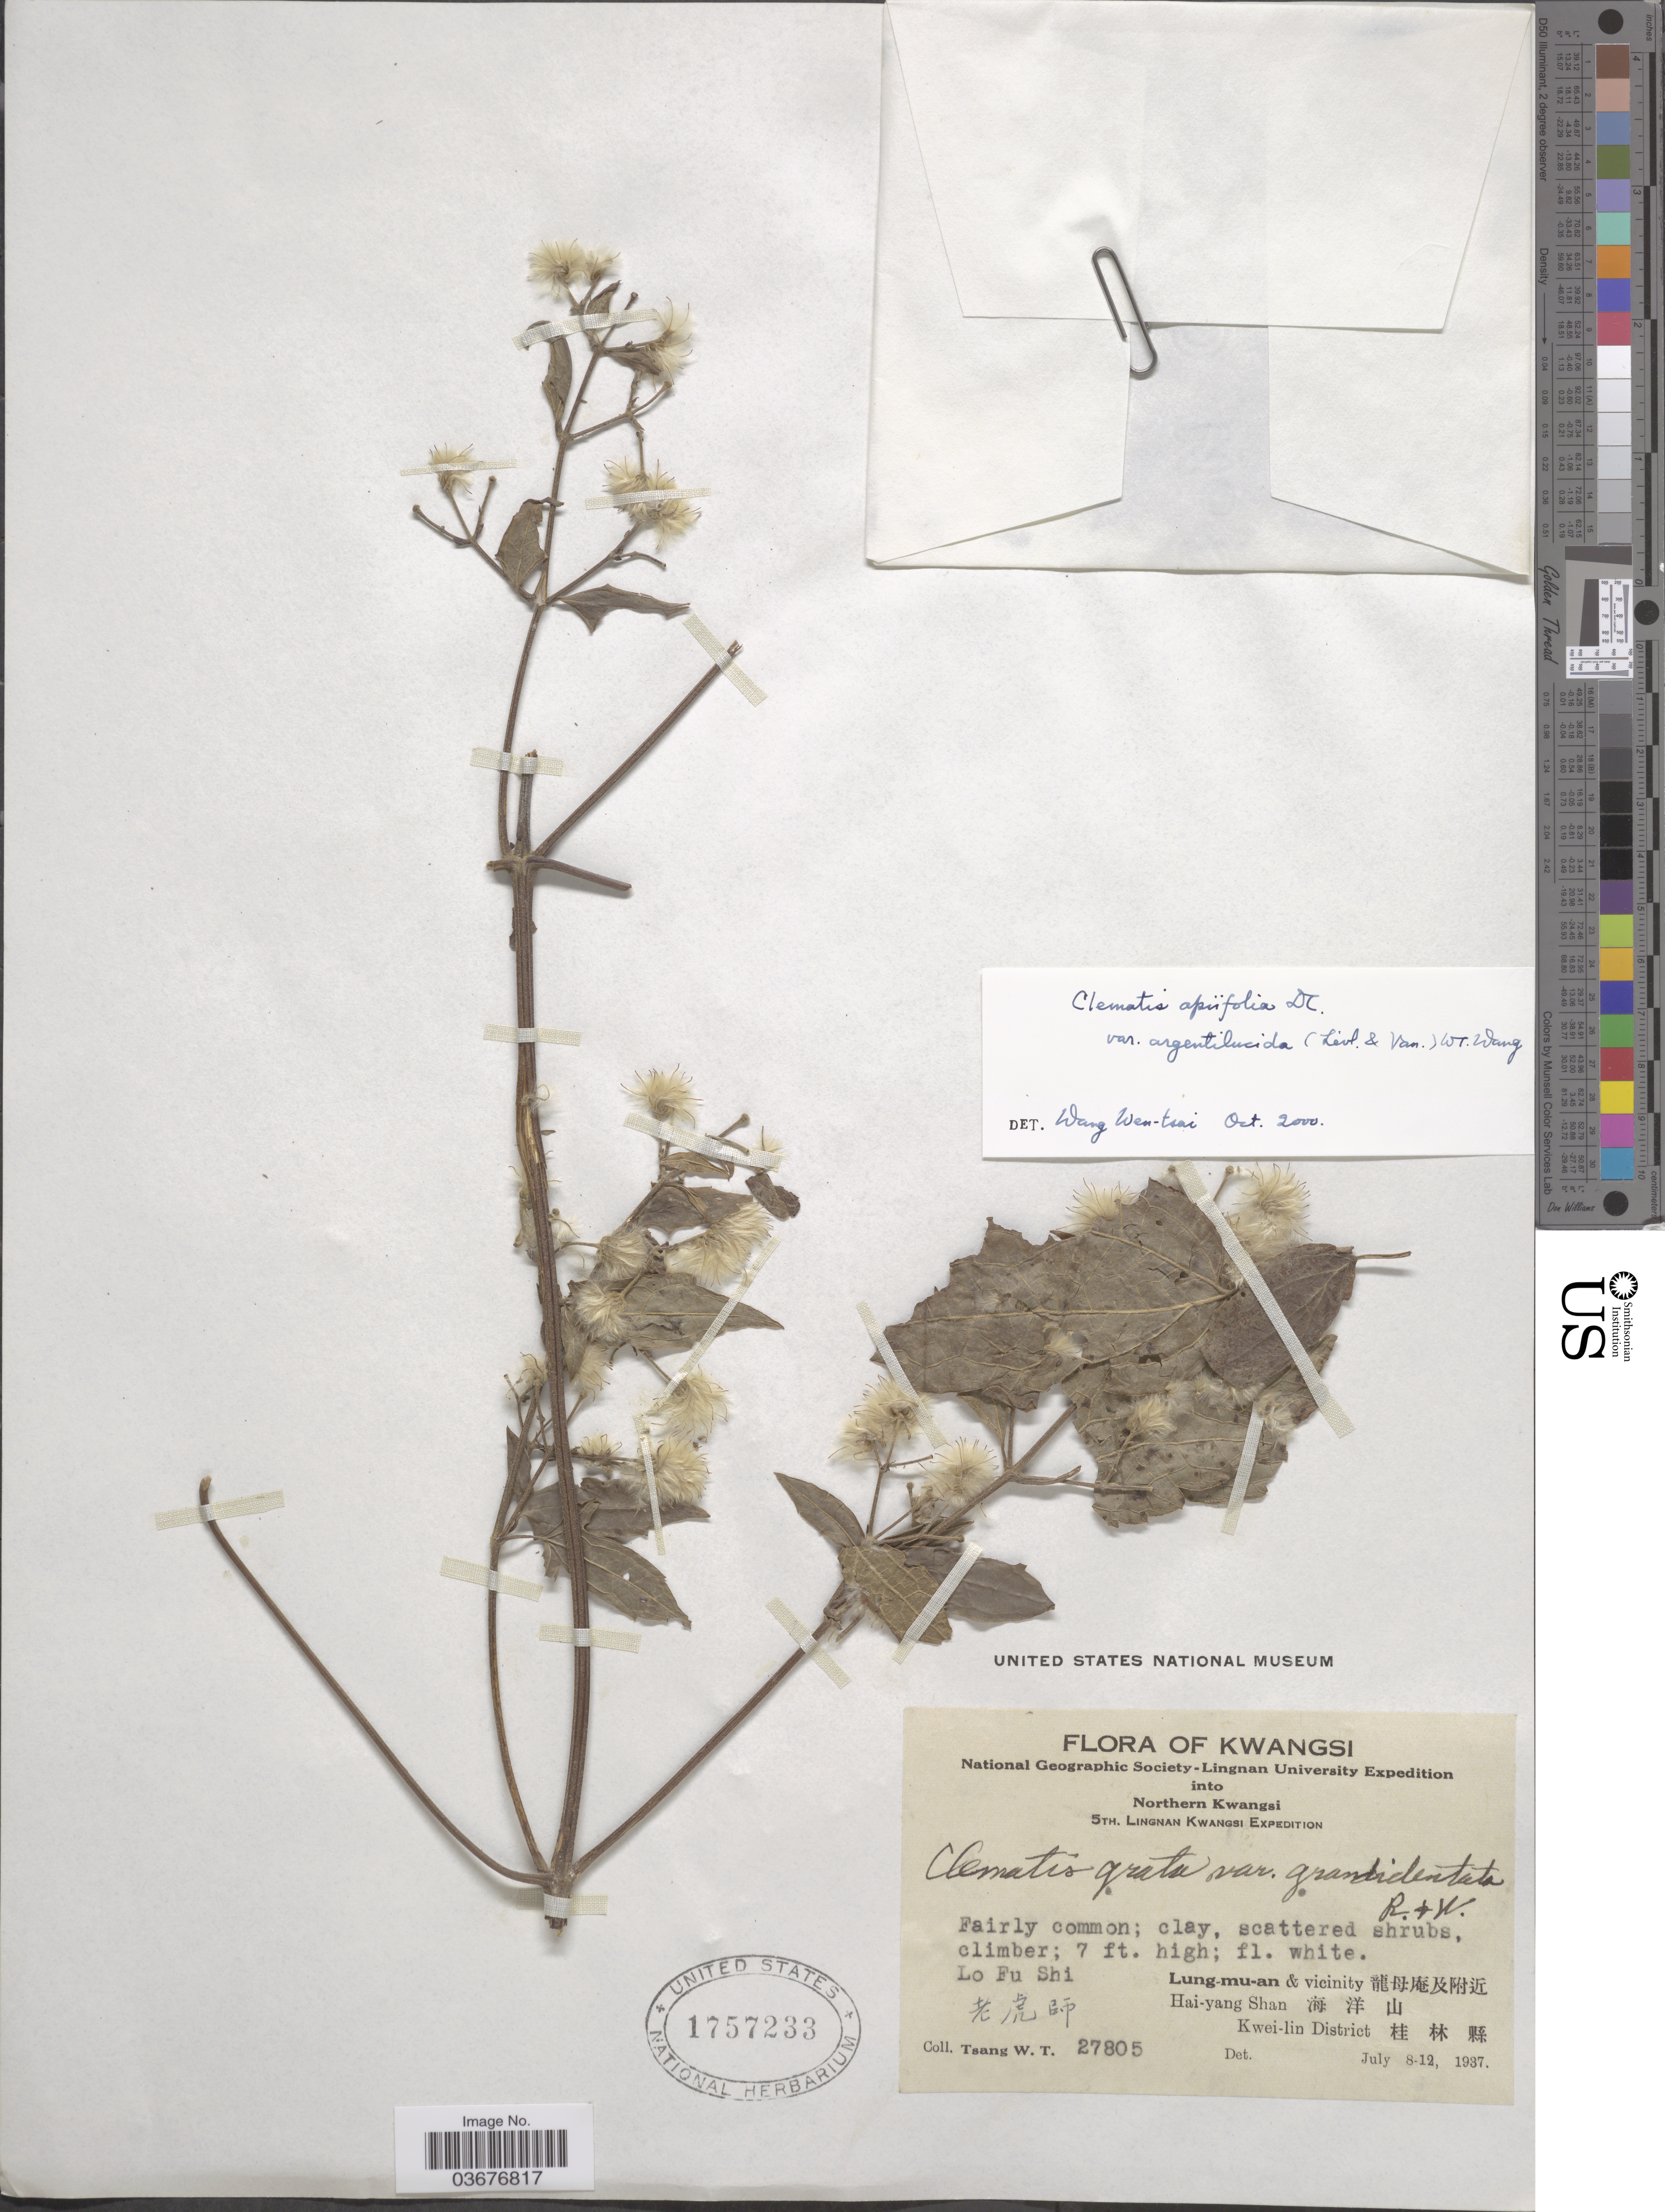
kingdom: Plantae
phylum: Tracheophyta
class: Magnoliopsida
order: Ranunculales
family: Ranunculaceae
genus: Clematis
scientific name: Clematis apiifolia var. argentilucida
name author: (H. Lév. & Vaniot) W.T. Wang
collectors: W. T. Tsang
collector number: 27805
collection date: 1937-07-08/1937-07-12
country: China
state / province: Guangxi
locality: Lo Fu Shi. Lung-mu-an & vicinity . Hay-yang Shan . Kwei-lin District .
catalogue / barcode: US 1757233